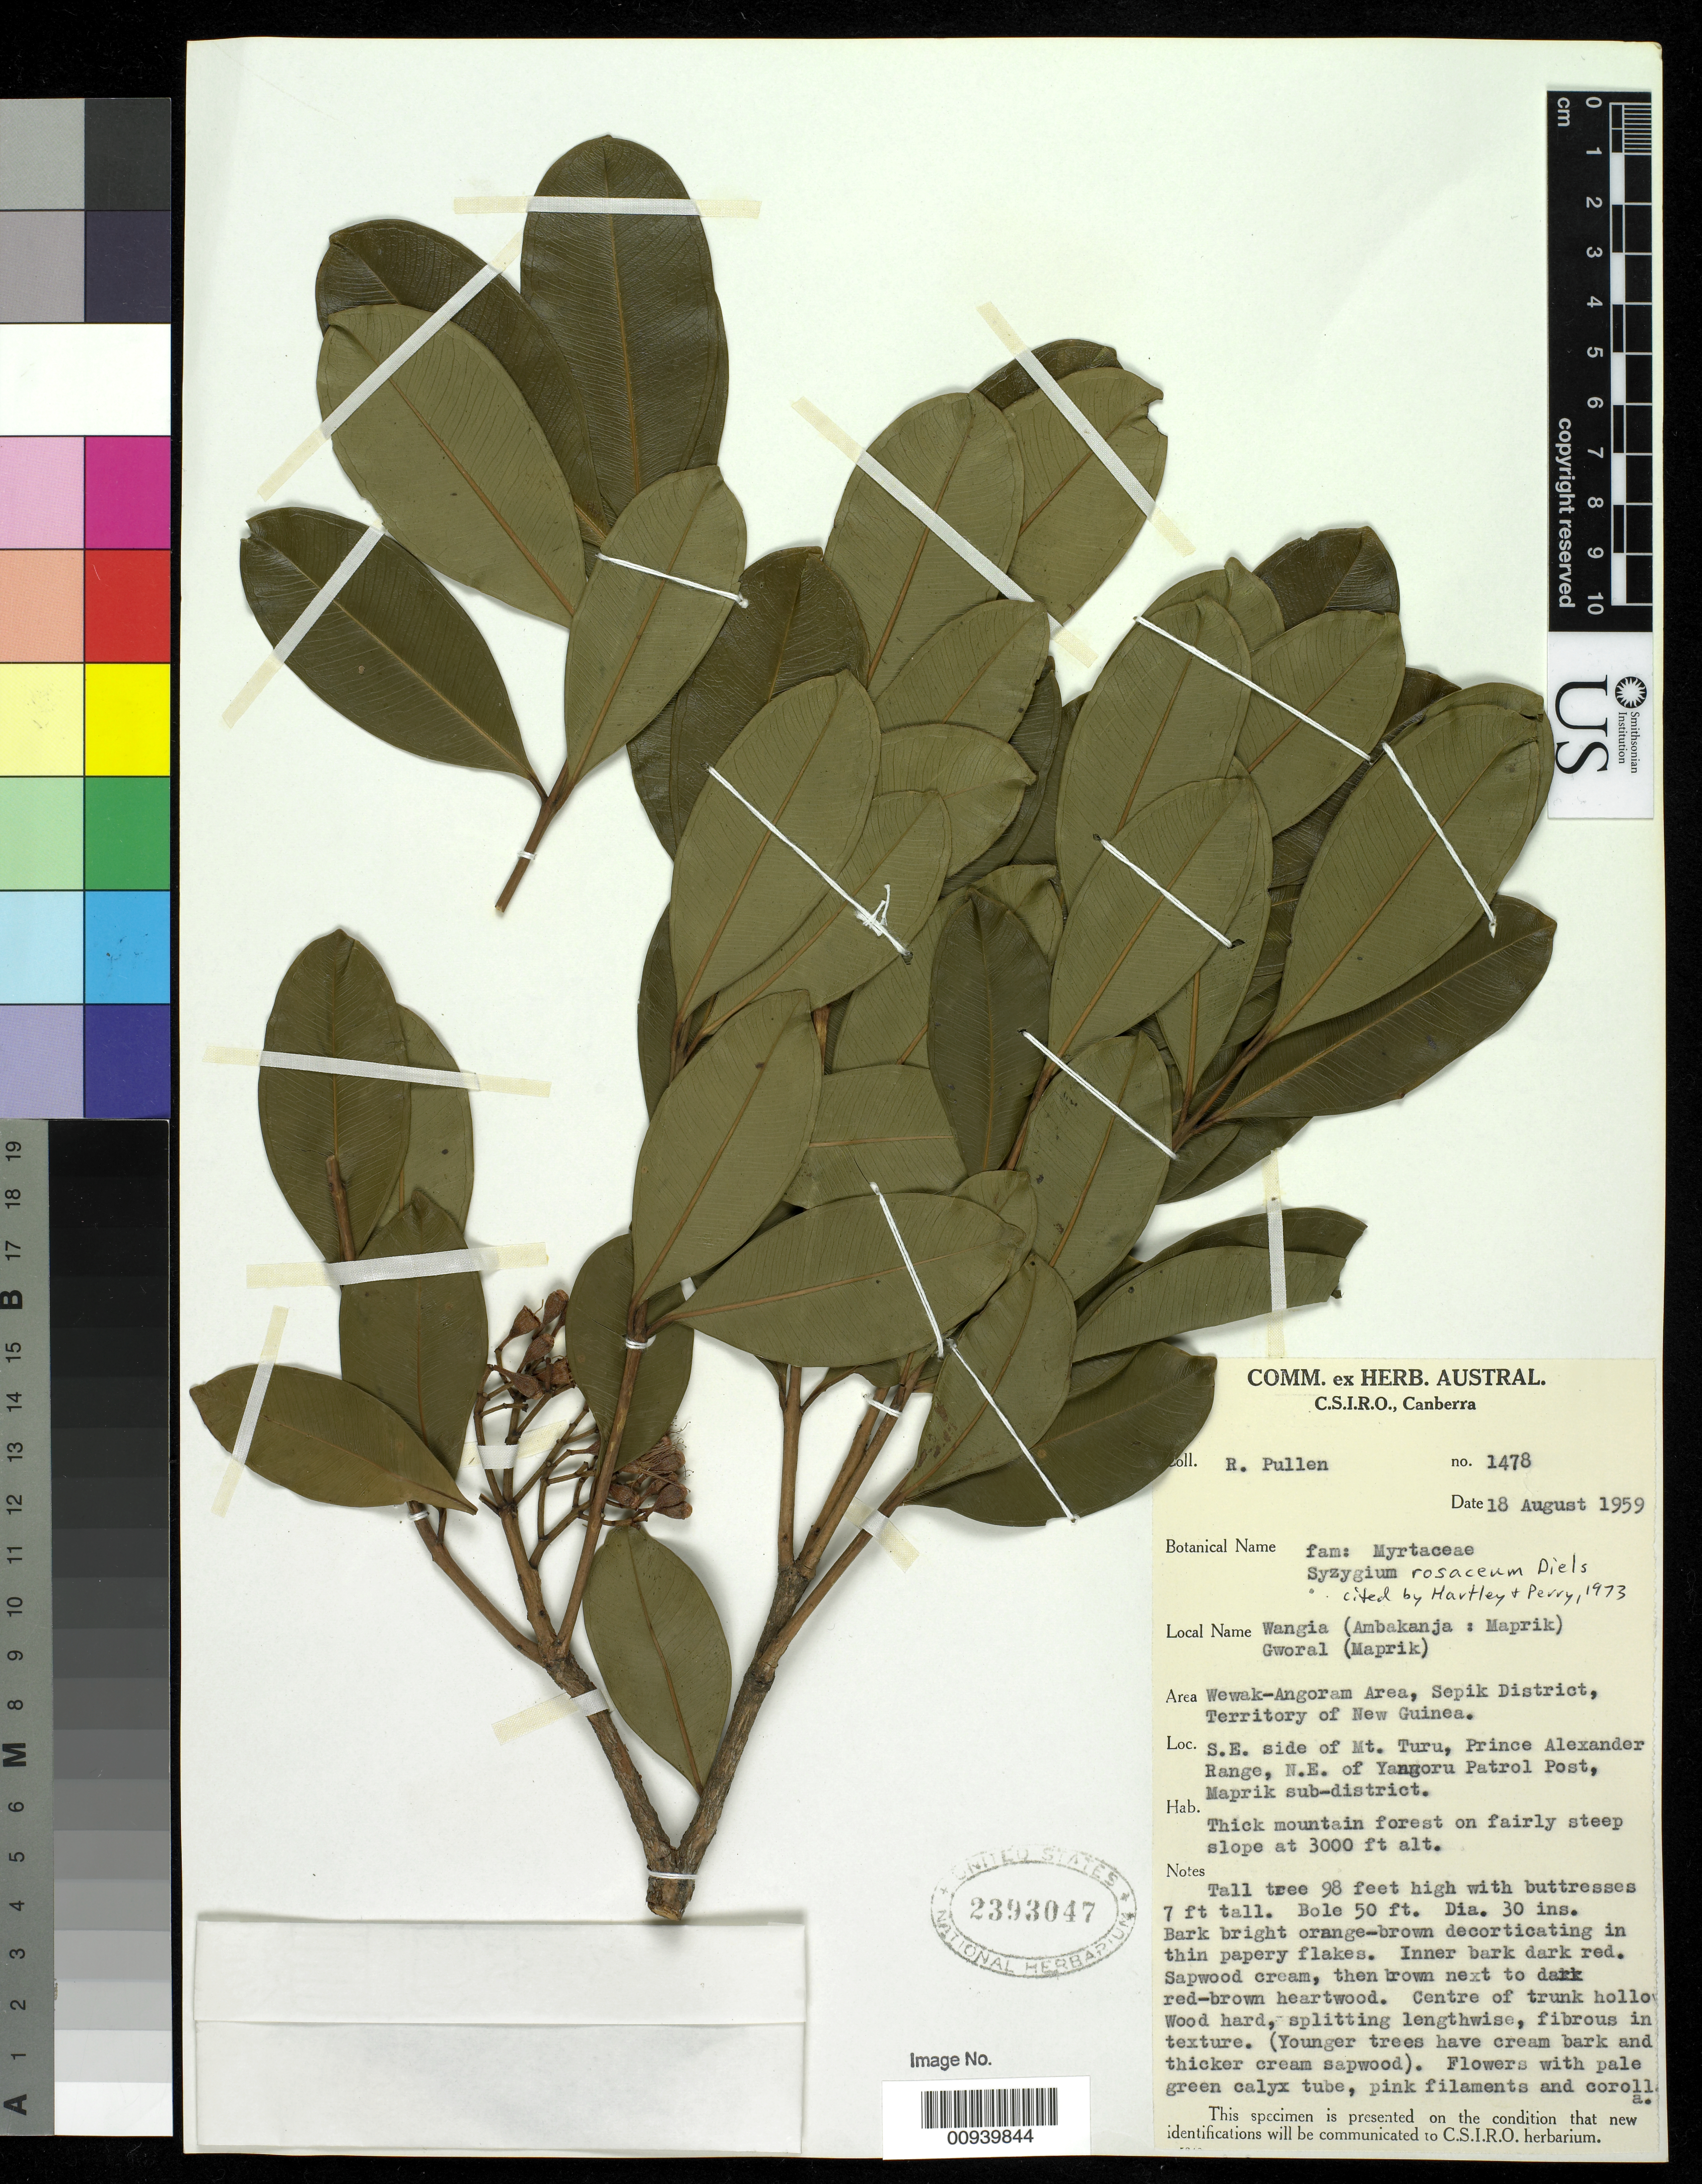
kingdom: Plantae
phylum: Tracheophyta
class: Magnoliopsida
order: Myrtales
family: Myrtaceae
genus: Syzygium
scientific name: Syzygium rosaceum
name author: Diels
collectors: R. Pullen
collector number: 1478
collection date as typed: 18 Aug 1959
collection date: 1959-08-18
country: Papua New Guinea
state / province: East Sepik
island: New Guinea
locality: Wewak-Angoram Area, Sepik District, SE side of Mt. Turu, Prince Alexander Range, NE of Yangoru Patrol Post, Maprik sub-district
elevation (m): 914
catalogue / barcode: US 2393047